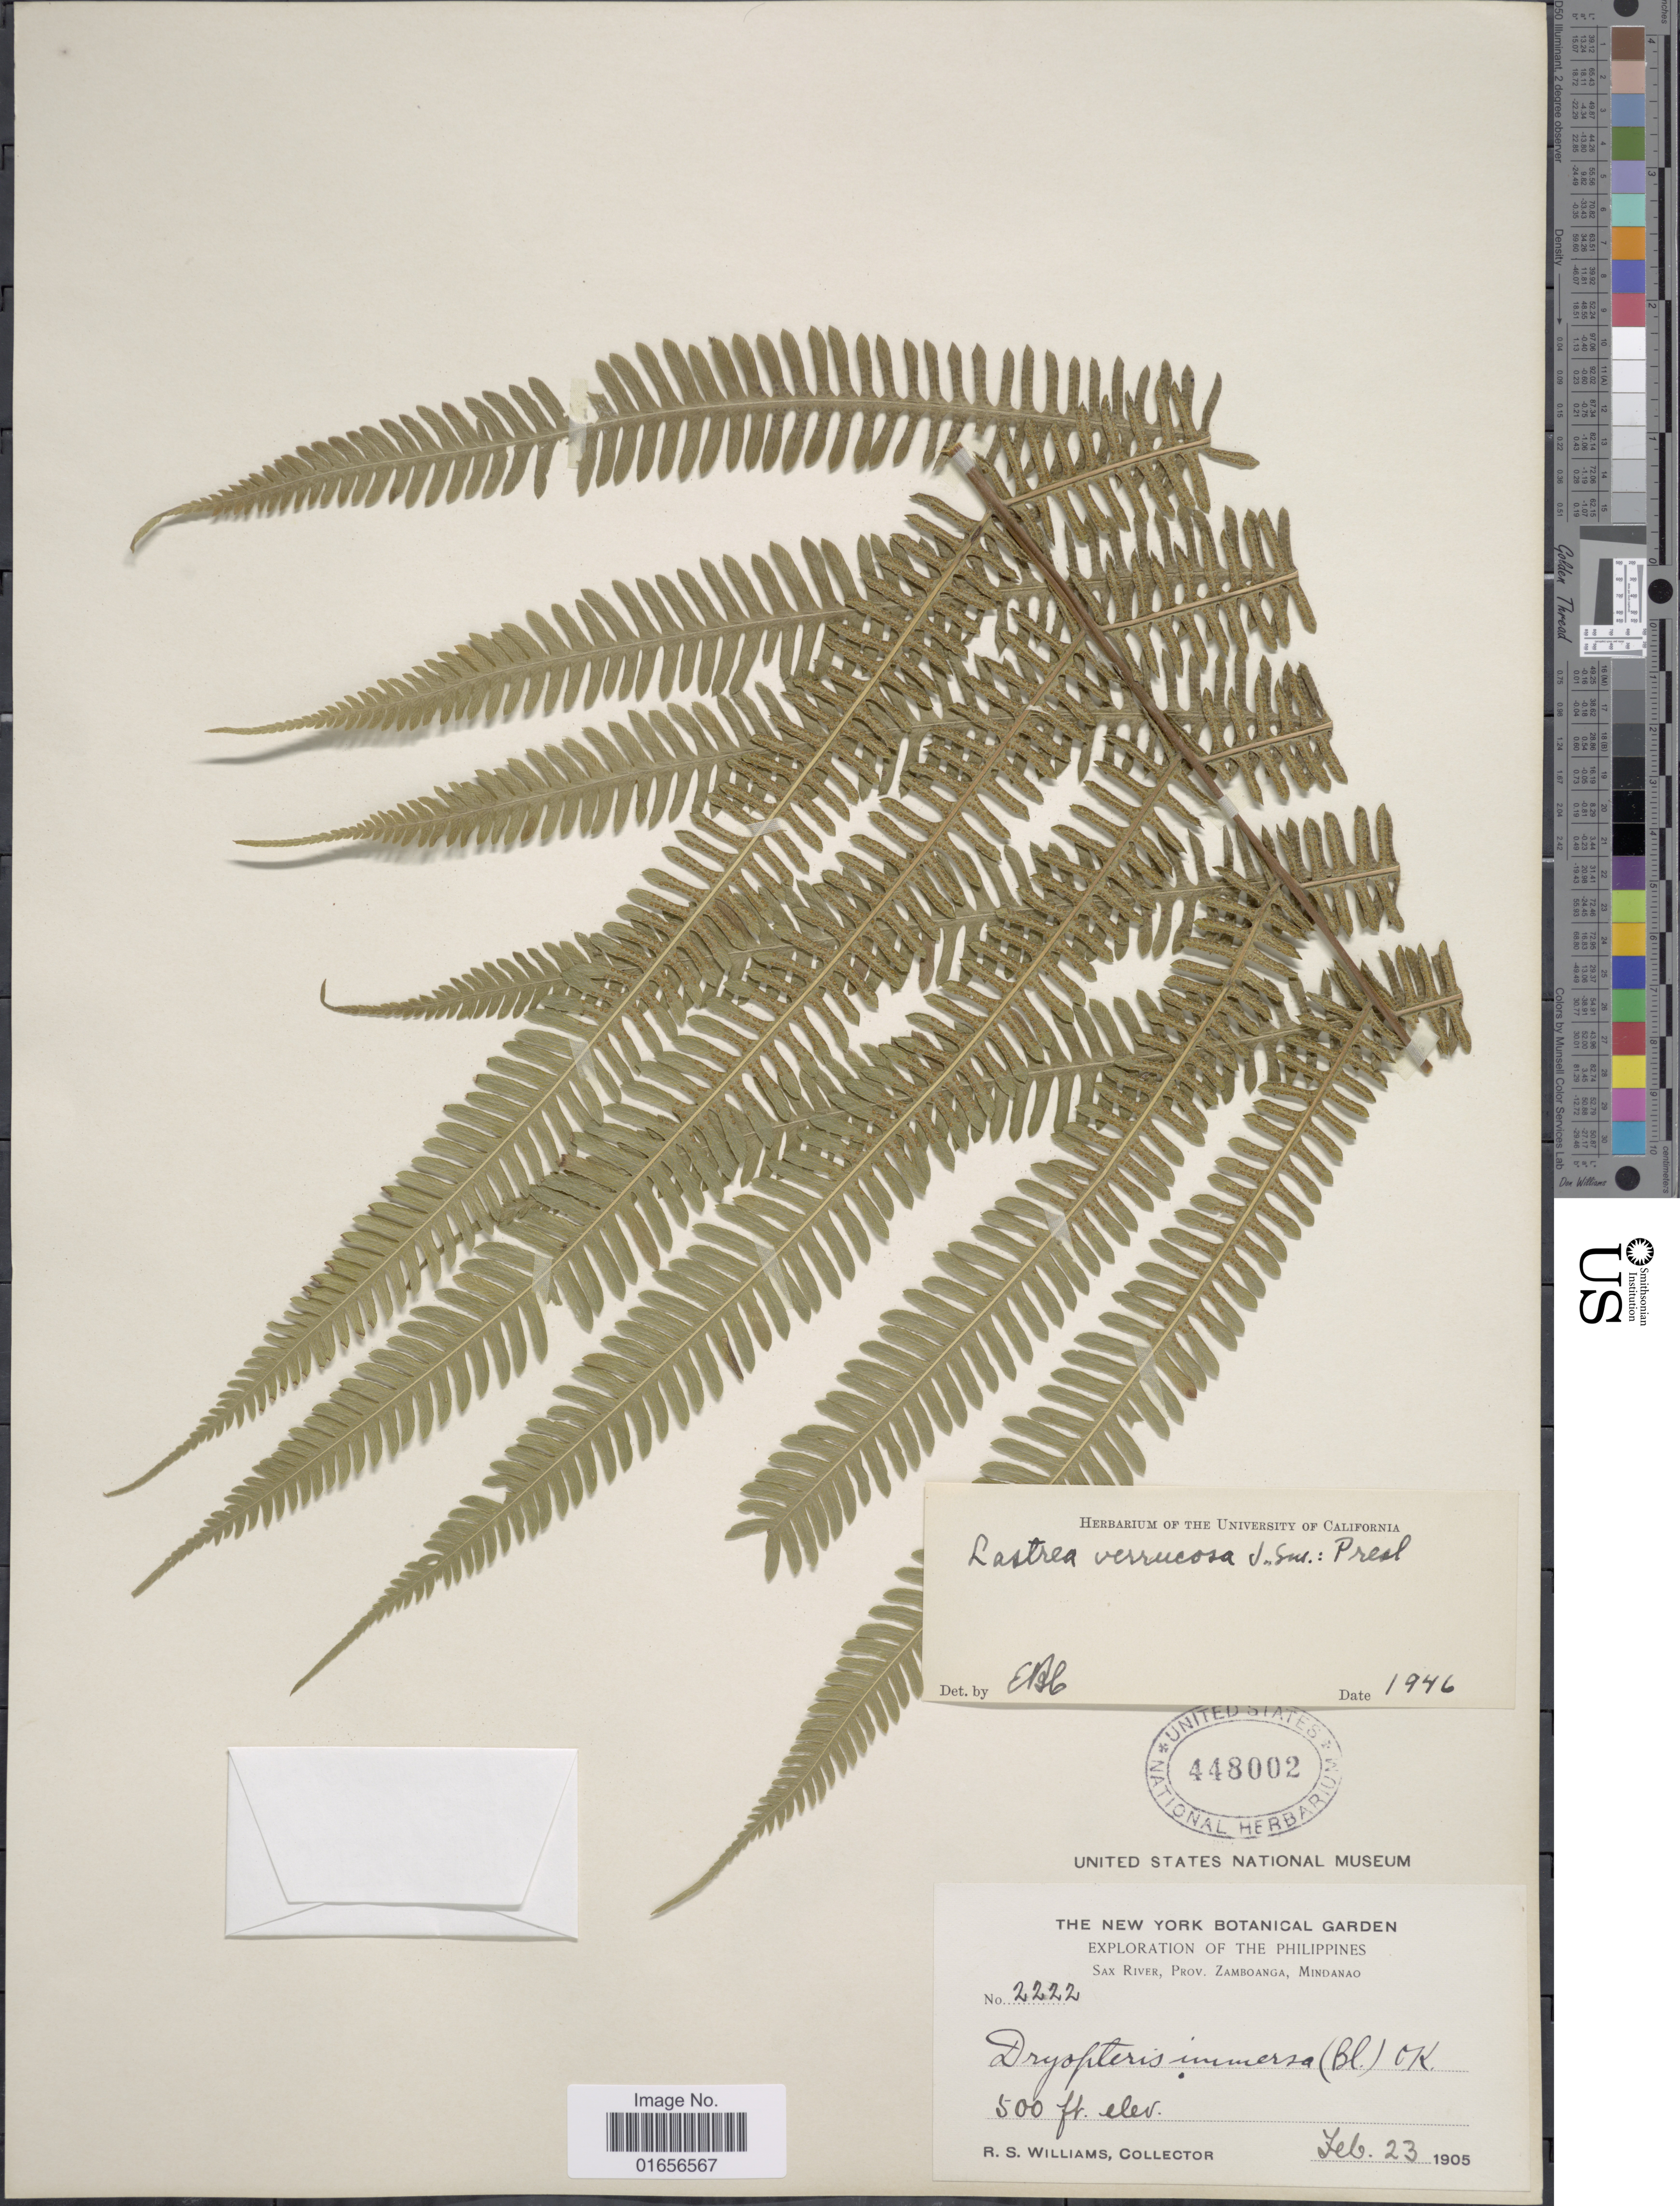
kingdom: Plantae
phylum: Tracheophyta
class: Polypodiopsida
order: Polypodiales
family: Thelypteridaceae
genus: Amphineuron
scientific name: Amphineuron immersum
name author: (Blume) Holttum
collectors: R. S. Williams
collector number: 2222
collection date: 1905-02-23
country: Philippines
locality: The Philippines, sax River, prov. Zamboanga, Mindanao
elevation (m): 152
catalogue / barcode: US 448002